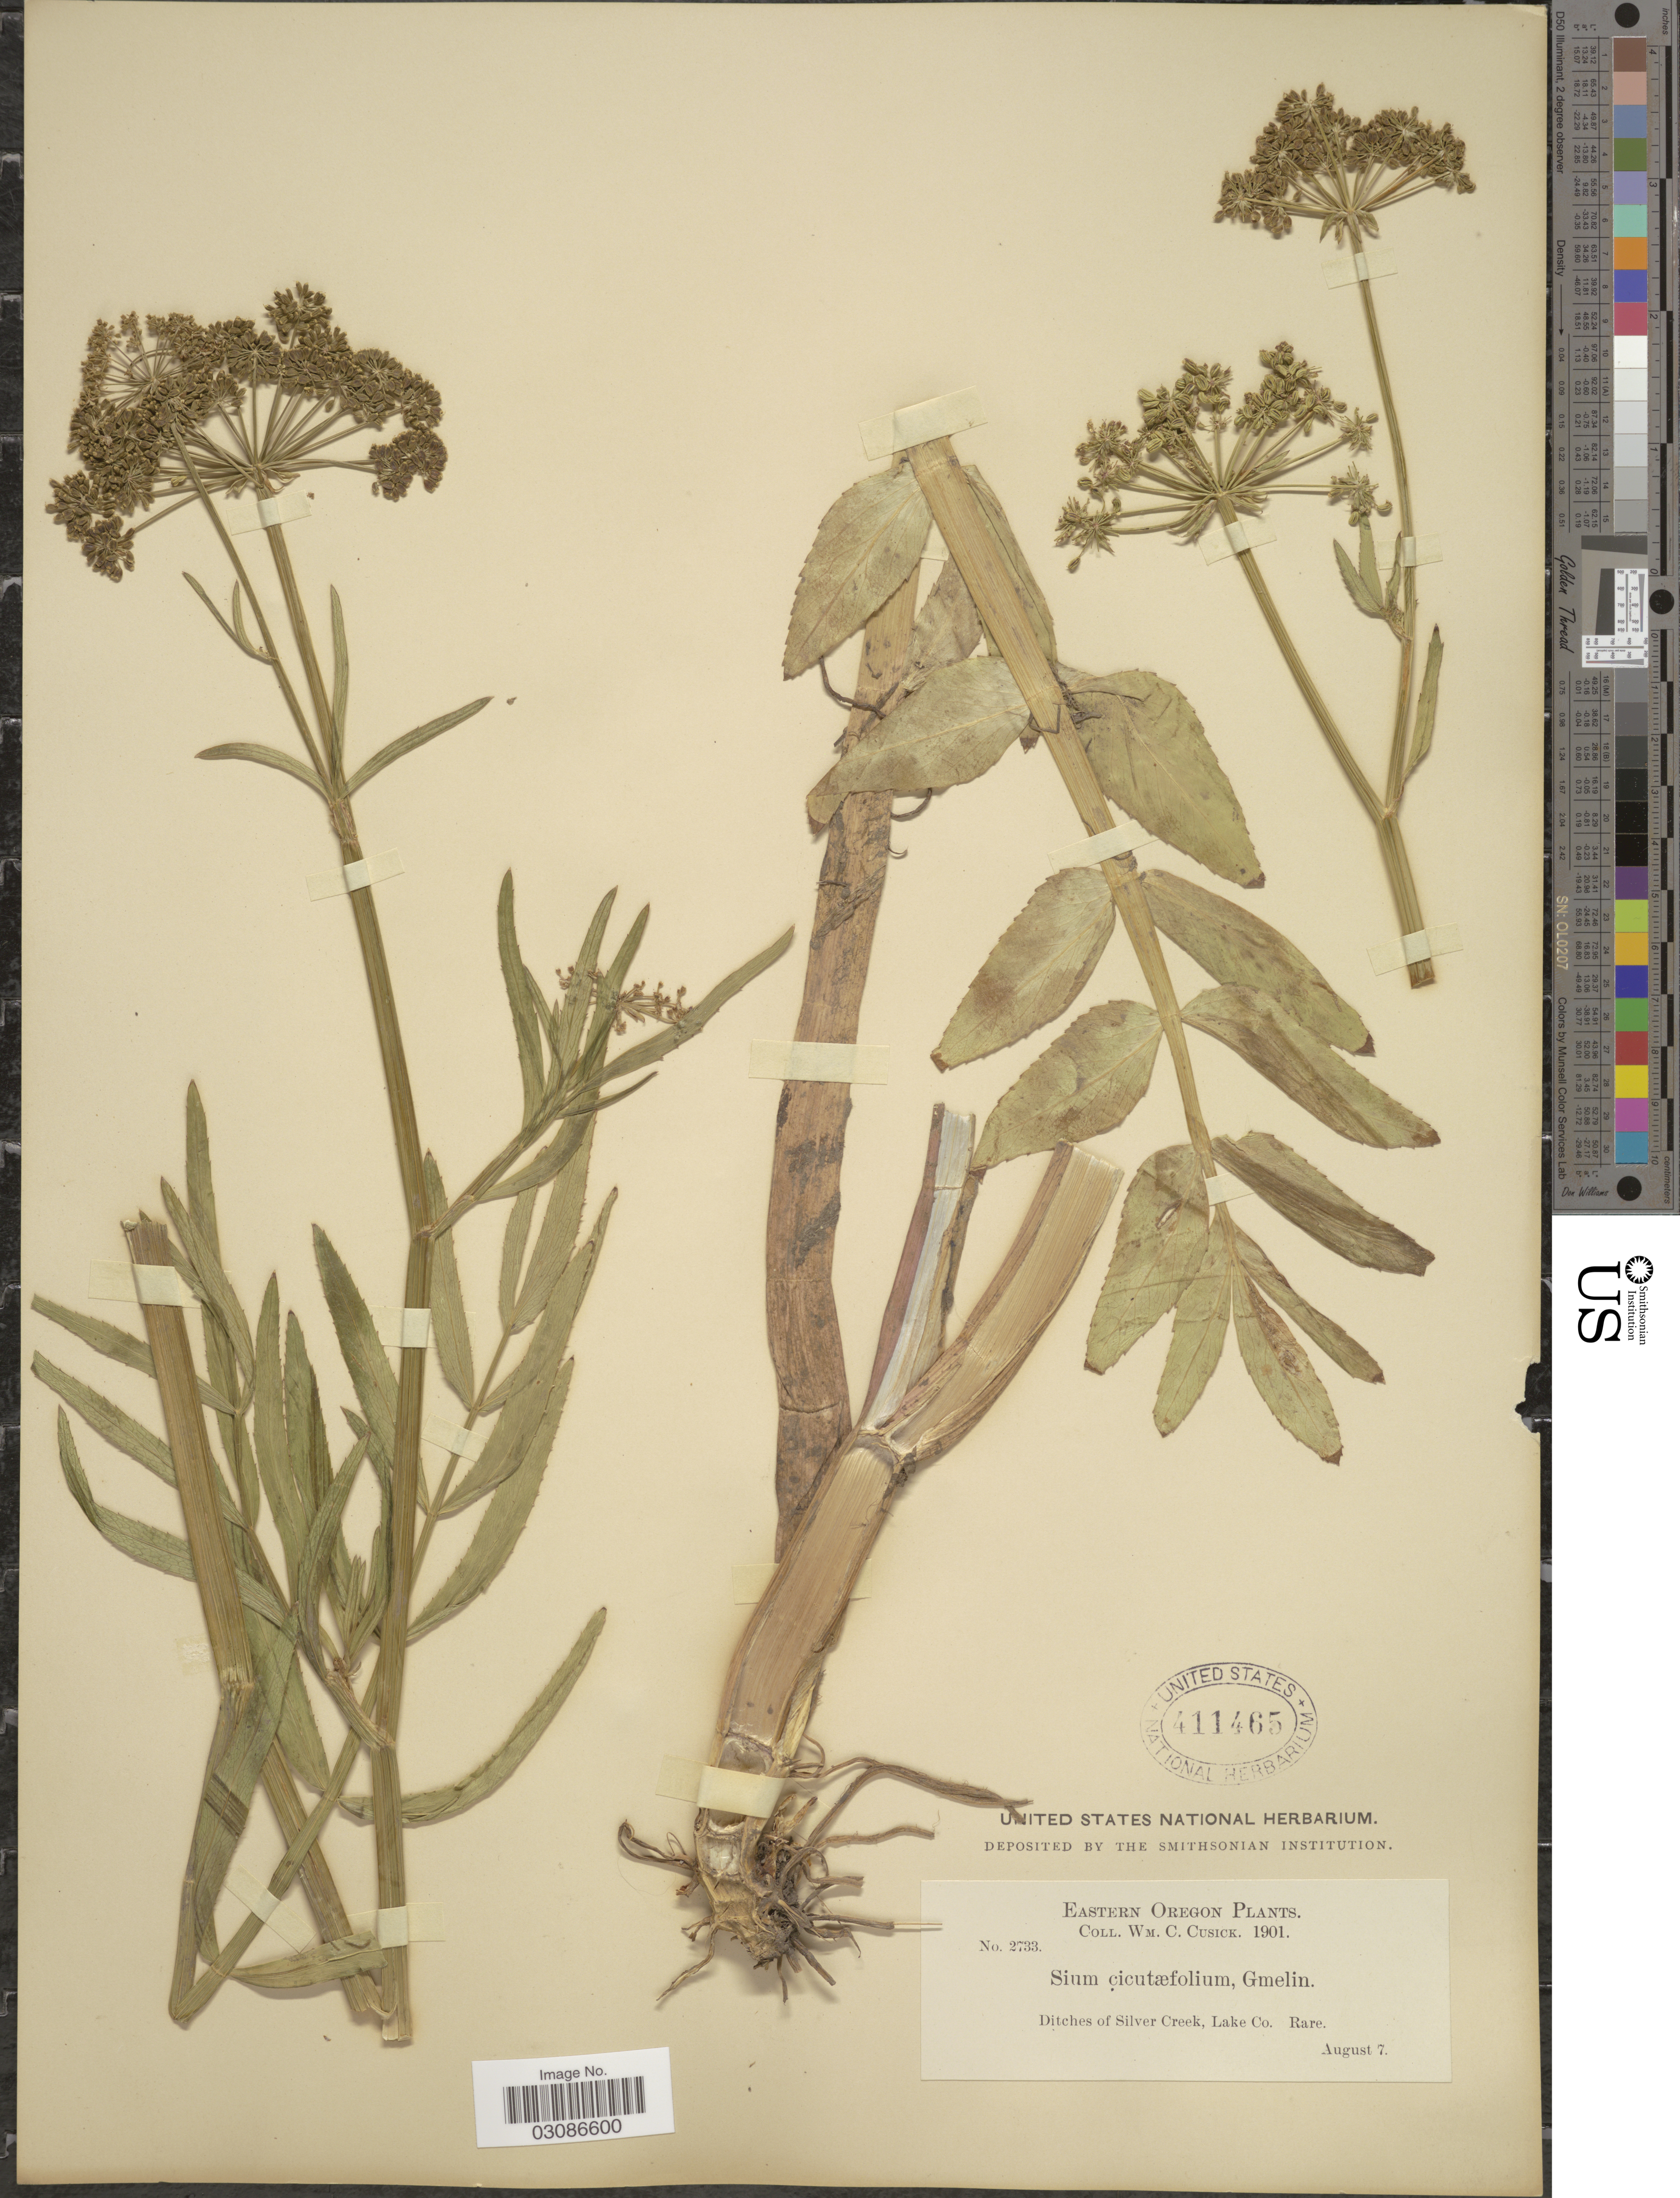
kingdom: Plantae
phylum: Tracheophyta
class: Magnoliopsida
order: Apiales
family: Apiaceae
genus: Sium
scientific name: Sium suave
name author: Walter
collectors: W. C. Cusick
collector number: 2733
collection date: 1901-08-07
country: United States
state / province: Oregon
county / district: Lake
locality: Eastern Oregon, Ditches of Silver Creek, Lake Co.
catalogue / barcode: US 411465